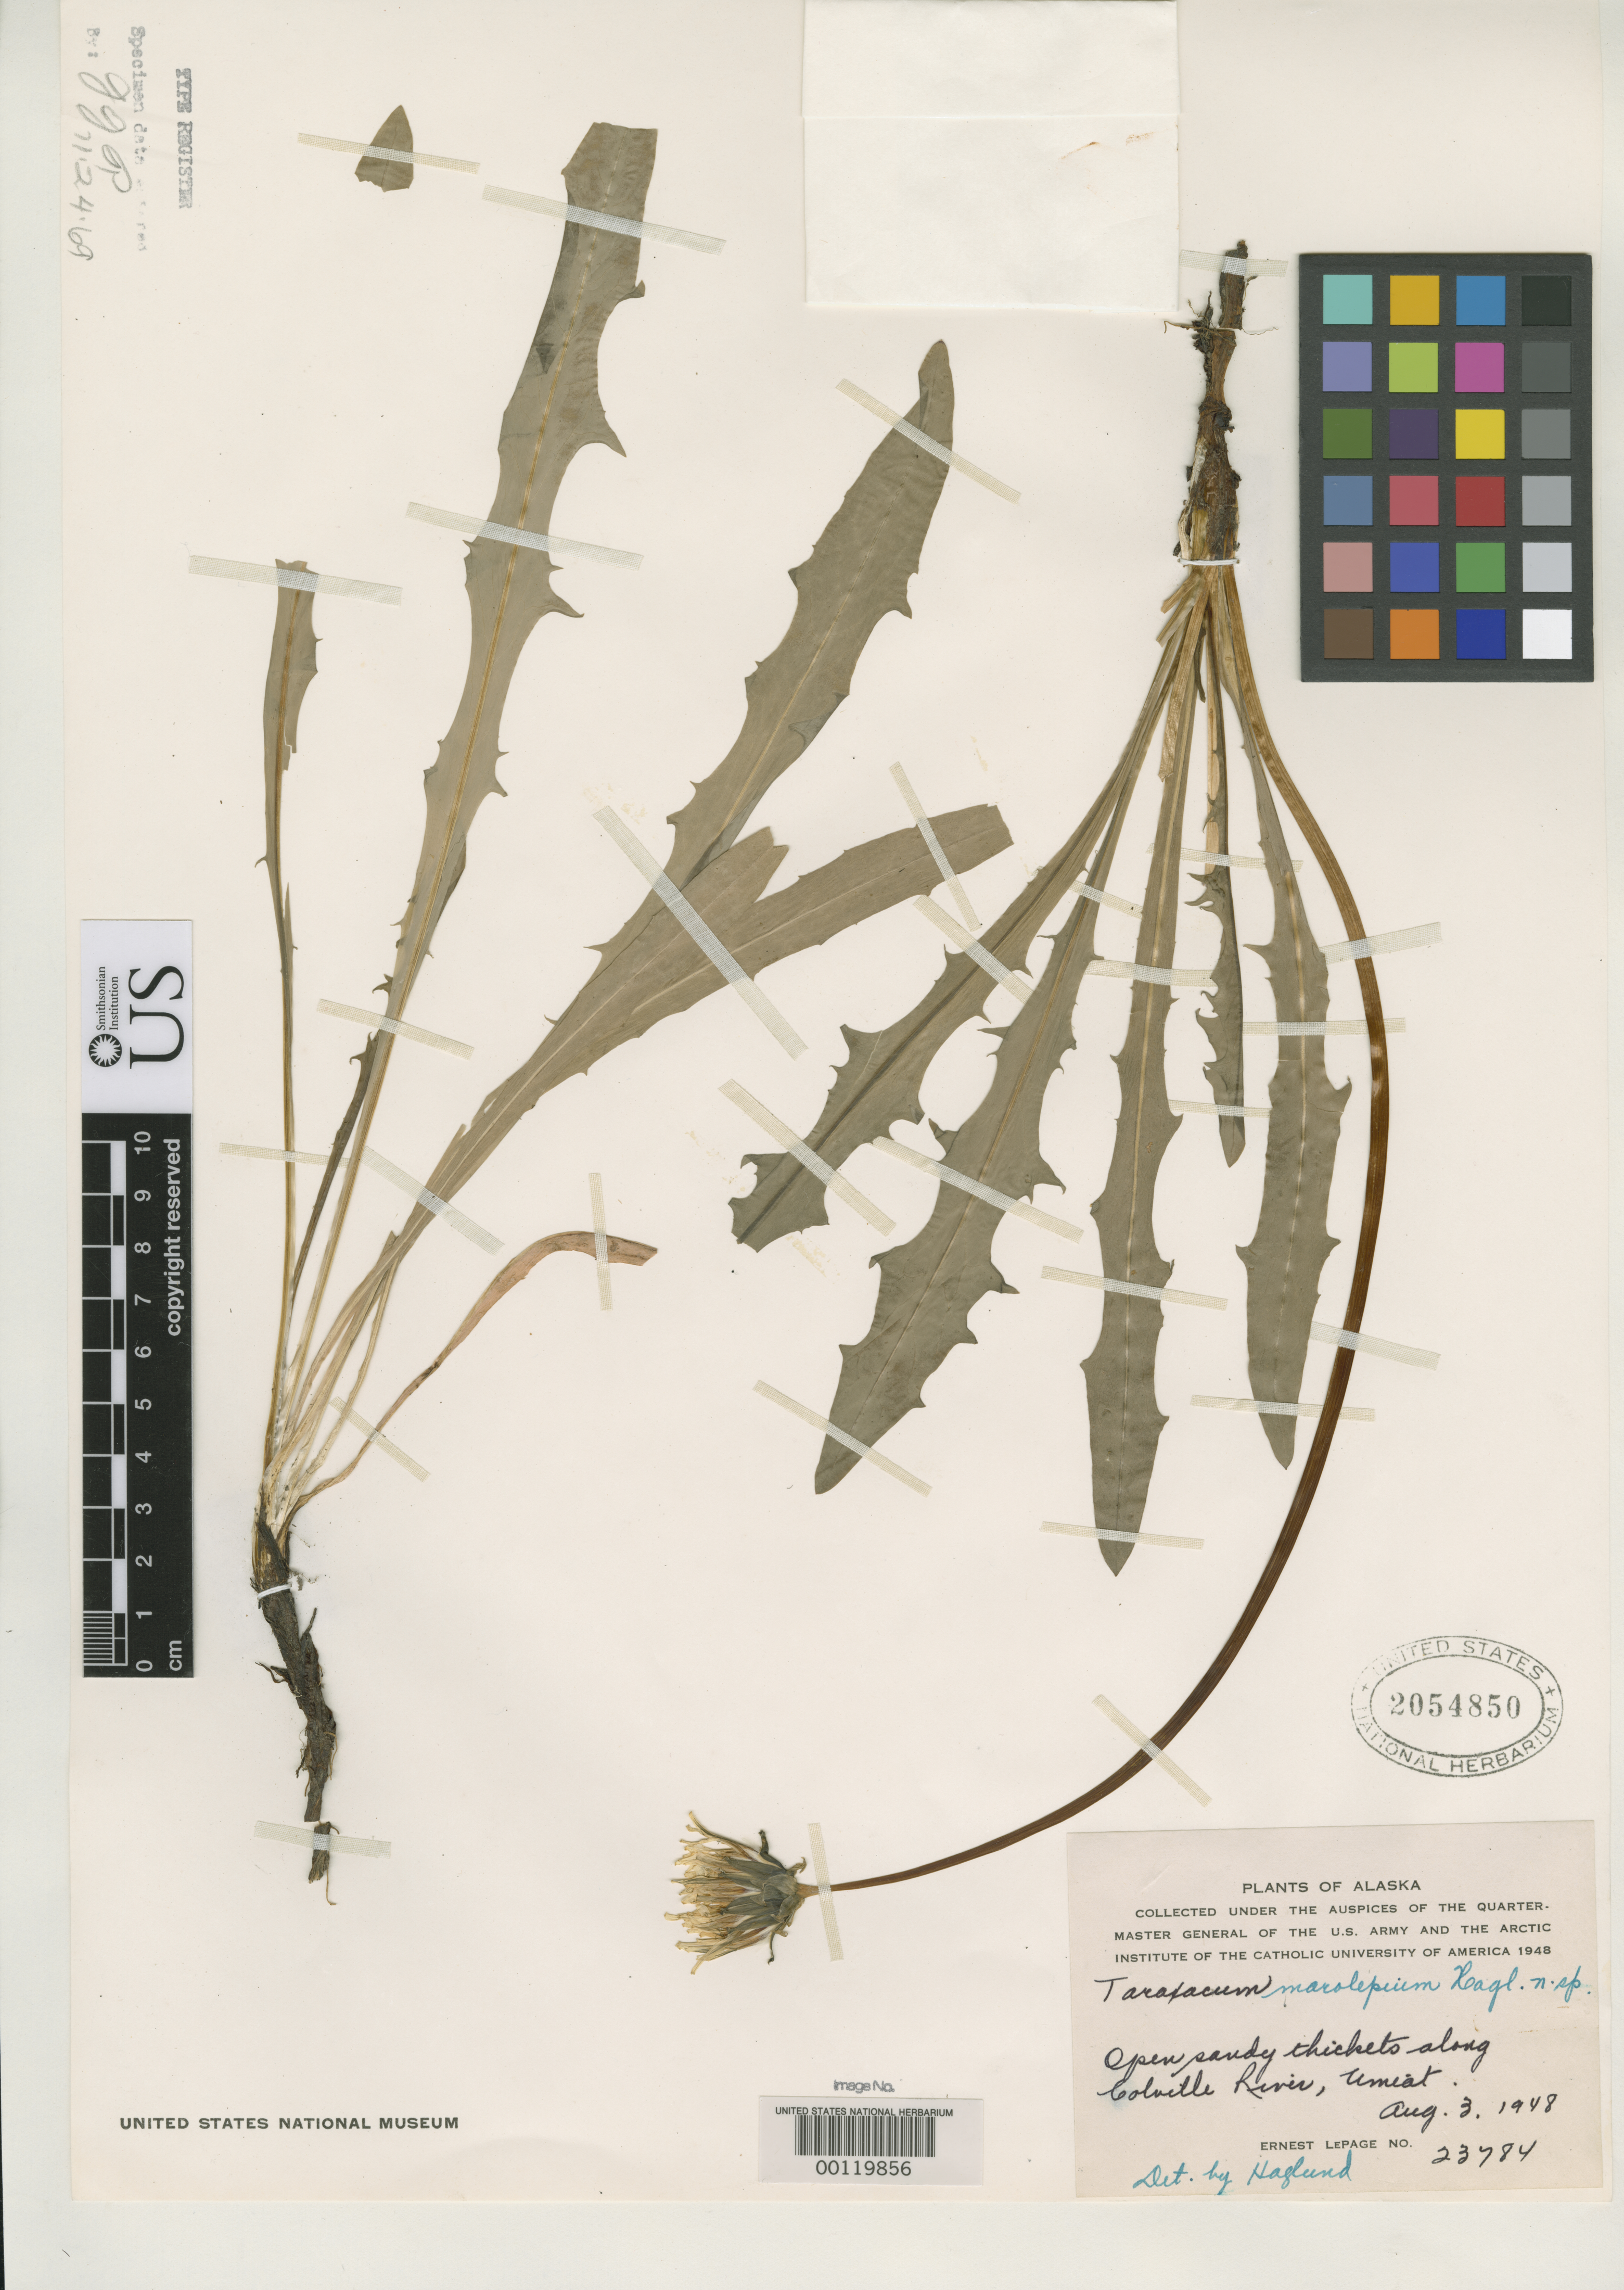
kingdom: Plantae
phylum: Tracheophyta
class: Magnoliopsida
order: Asterales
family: Asteraceae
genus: Taraxacum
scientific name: Taraxacum macrolepium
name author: G.E. Haglund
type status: Type Collection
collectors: E. L. Lepage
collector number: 23784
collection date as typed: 03 Aug 1948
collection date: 1948-08-03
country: United States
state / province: Alaska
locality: Colville River, Umeat.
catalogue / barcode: US 2054850